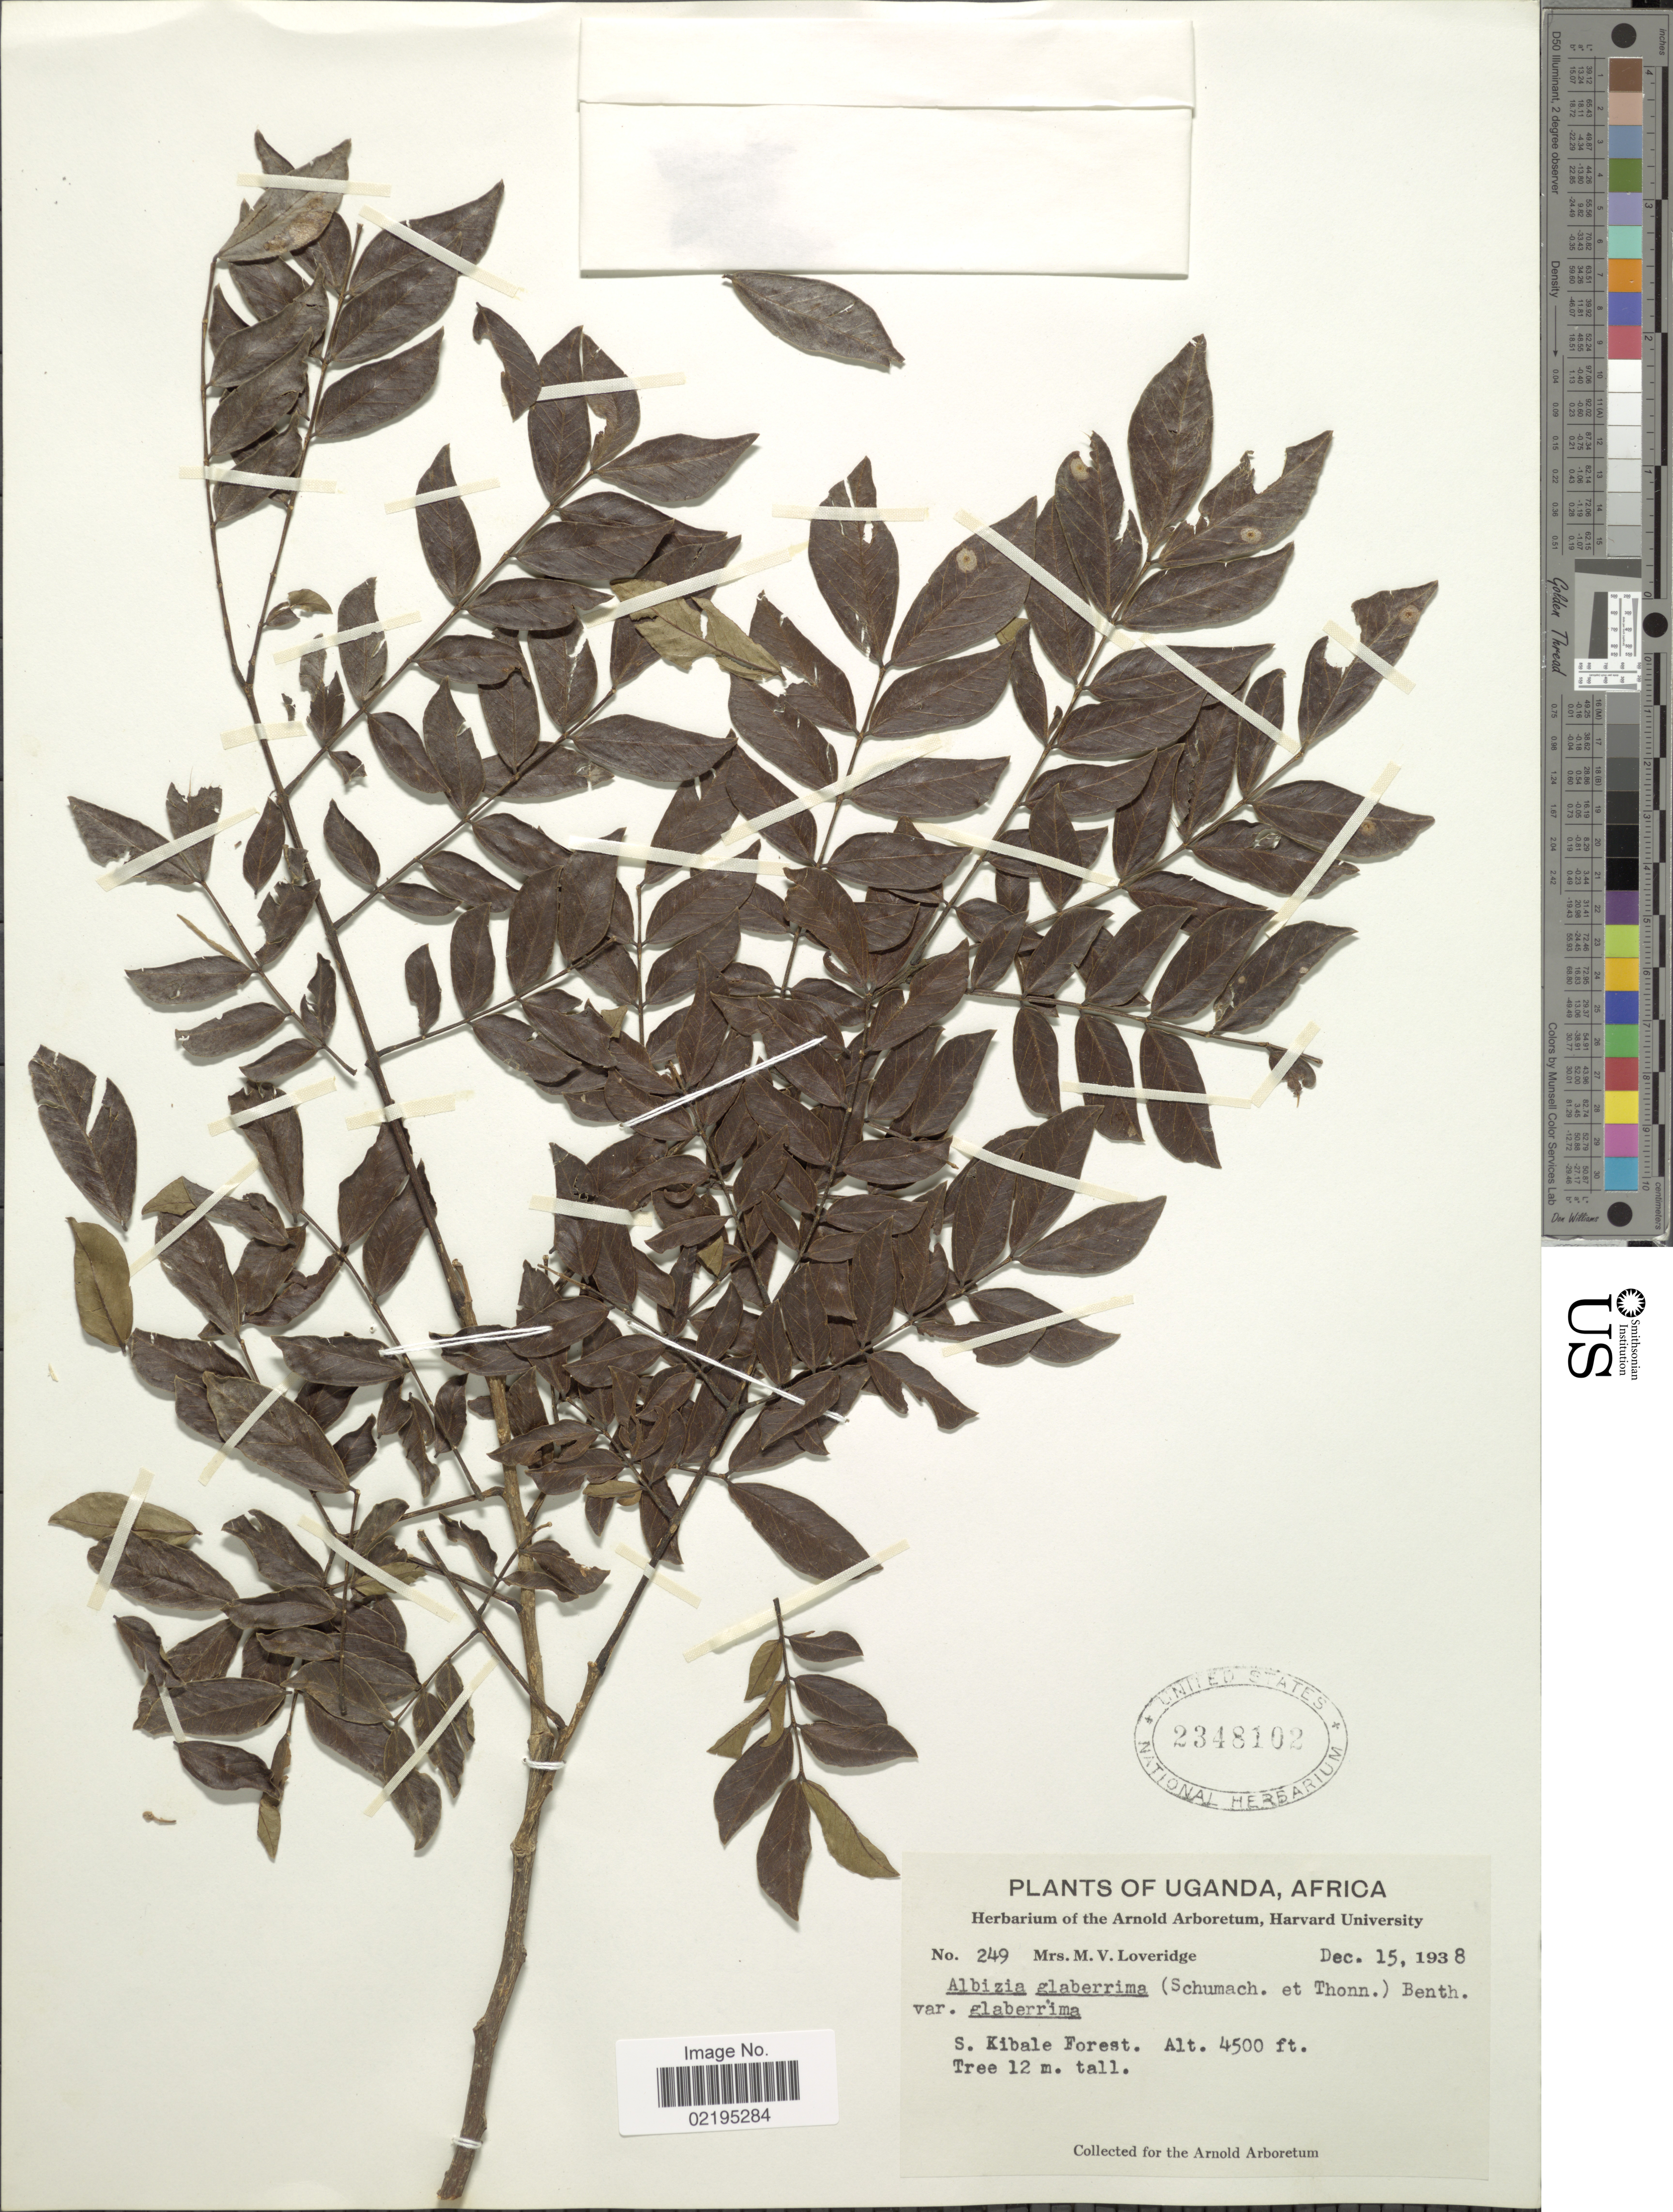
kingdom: Plantae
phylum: Tracheophyta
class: Magnoliopsida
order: Fabales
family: Fabaceae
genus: Albizia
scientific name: Albizia glaberrima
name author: (Schumach. & Thonn.) Benth.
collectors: M. Loveridge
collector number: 249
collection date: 1938-12-15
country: Uganda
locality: S. Kibale Forest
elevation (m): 1372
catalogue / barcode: US 2348102